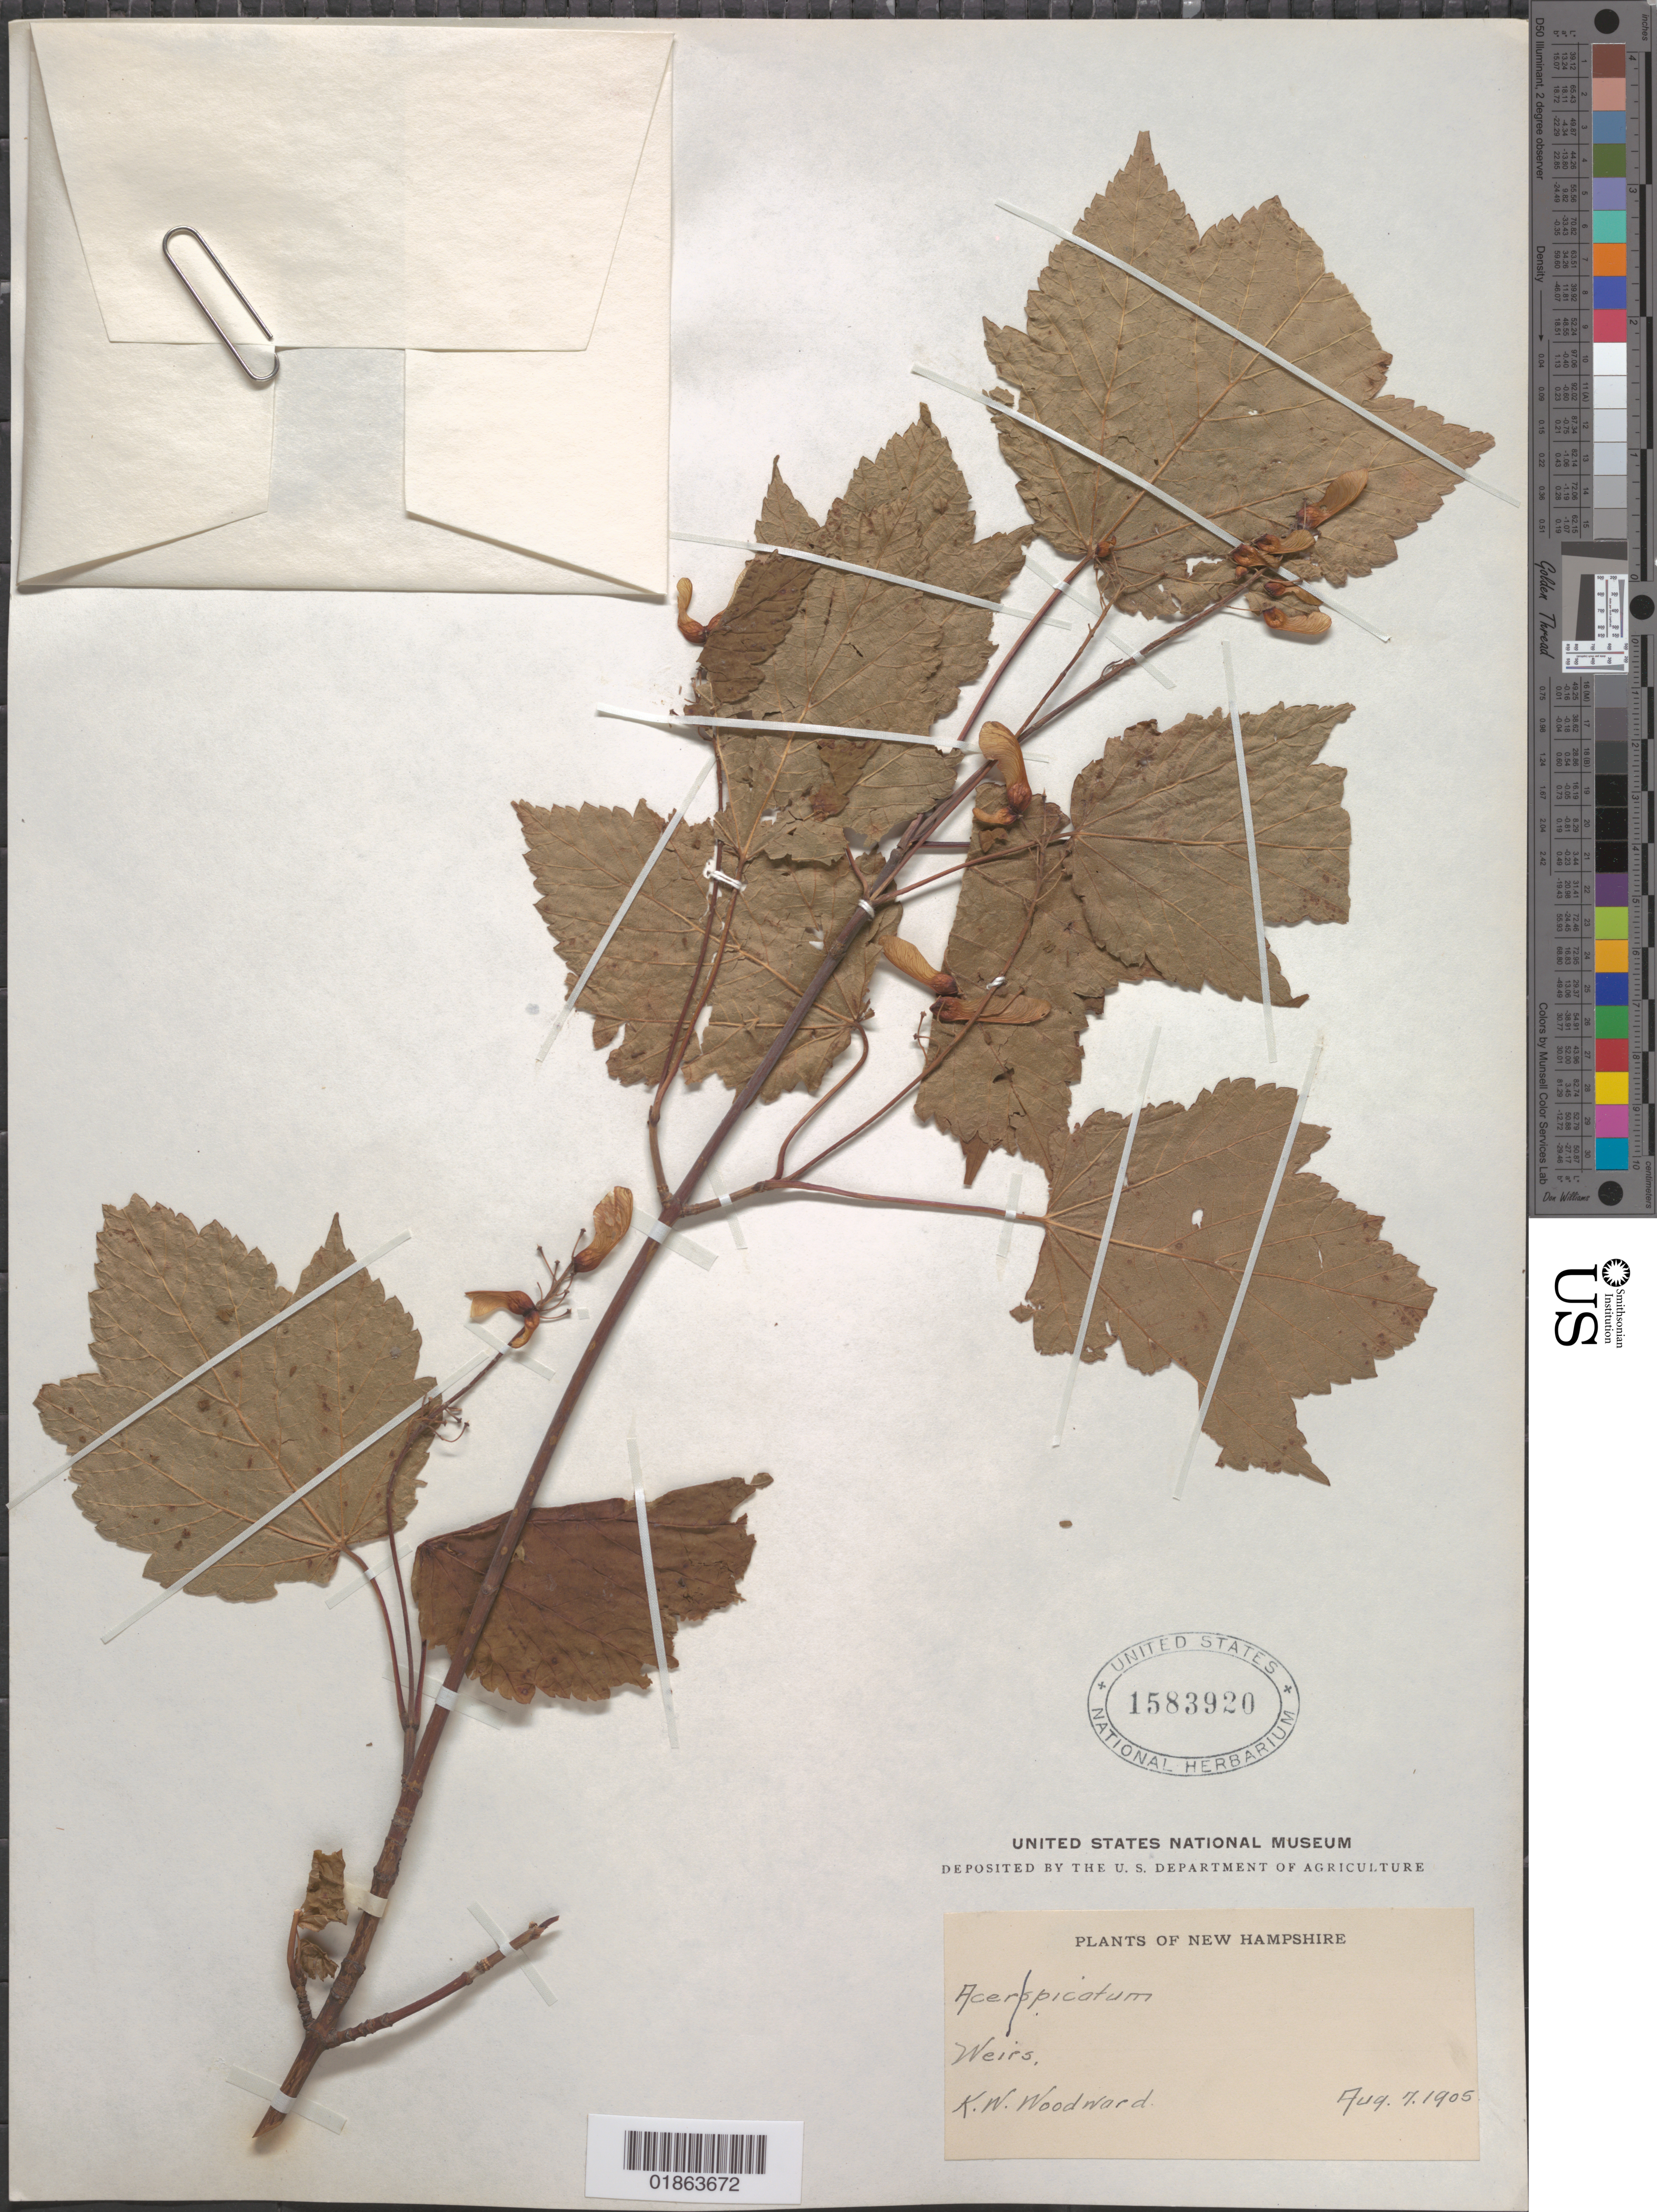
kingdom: Plantae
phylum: Tracheophyta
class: Magnoliopsida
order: Sapindales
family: Sapindaceae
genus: Acer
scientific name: Acer spicatum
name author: Lam.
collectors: K. Woodward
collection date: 1905-08-07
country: United States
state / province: New Hampshire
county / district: Belknap County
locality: Weirs [Beach?]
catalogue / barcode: US 1583920